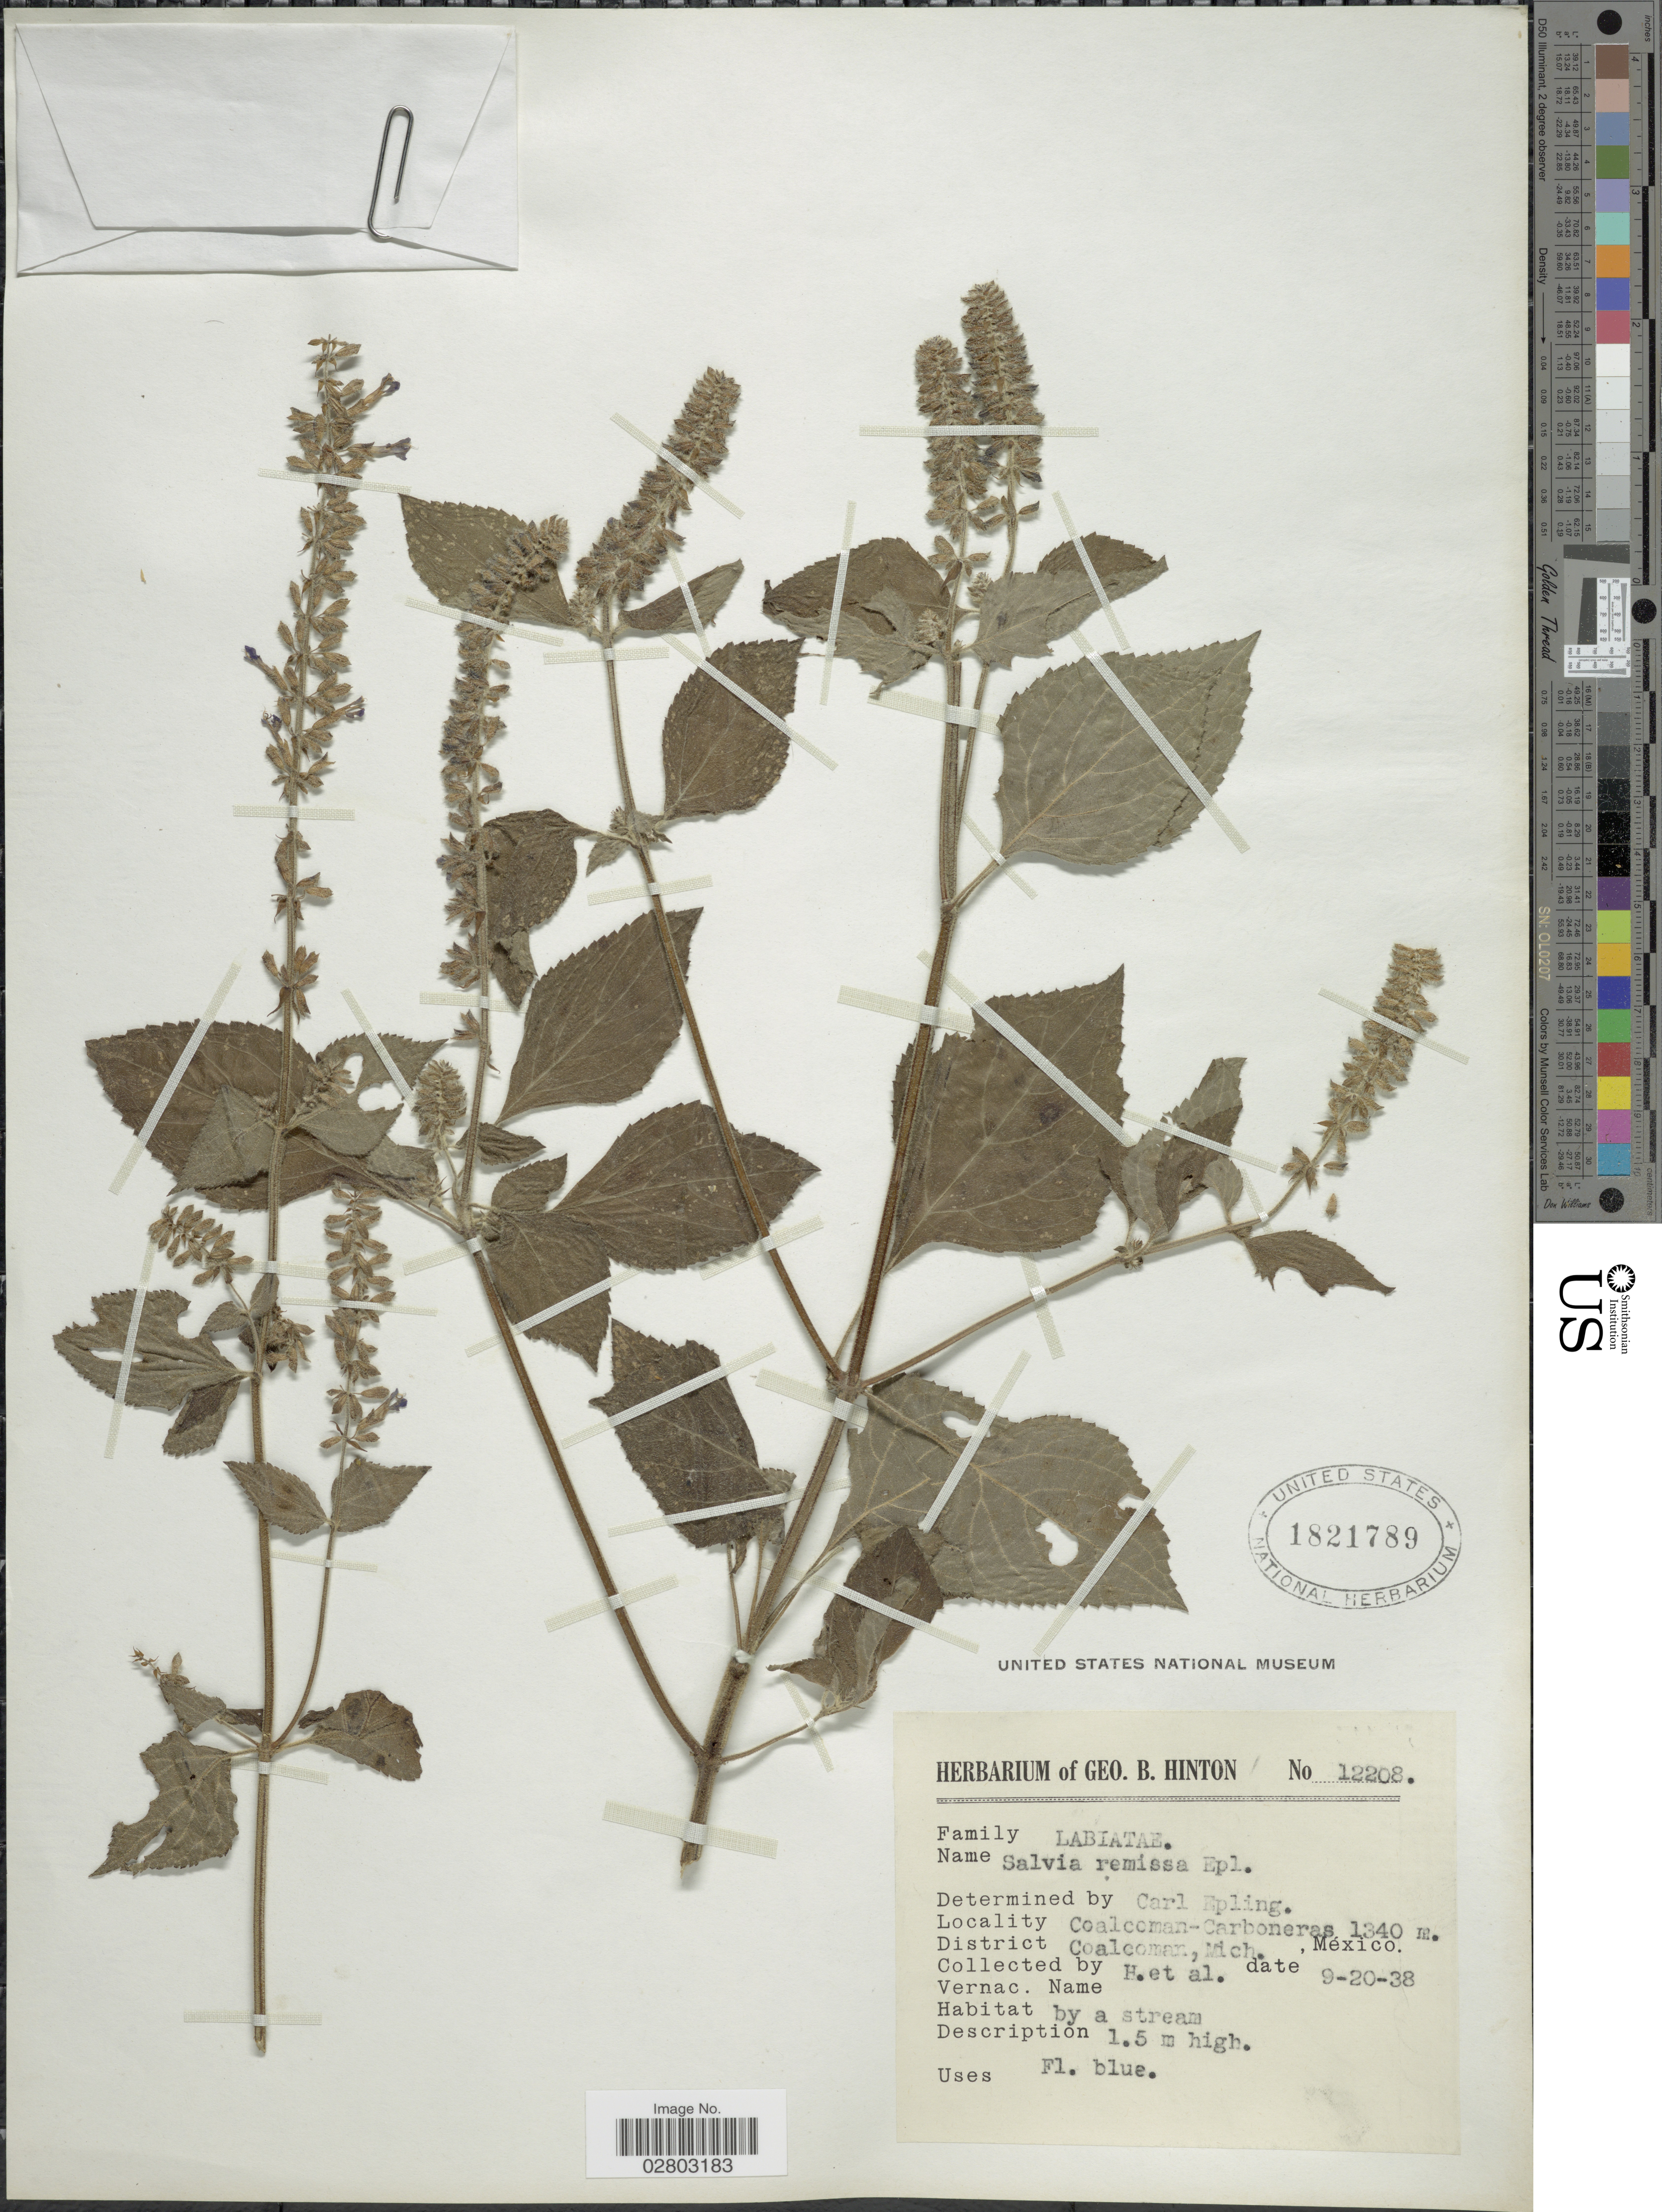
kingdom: Plantae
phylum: Tracheophyta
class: Magnoliopsida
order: Lamiales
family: Lamiaceae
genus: Salvia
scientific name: Salvia remissa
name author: Epling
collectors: G. B. Hinton & et al.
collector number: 12208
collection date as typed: Transcribed d/m/y: 20/9/38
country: Mexico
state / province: Michoacán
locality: Coalcoman-Carboneras, District Coalcoman.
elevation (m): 1340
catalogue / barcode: US 1821789